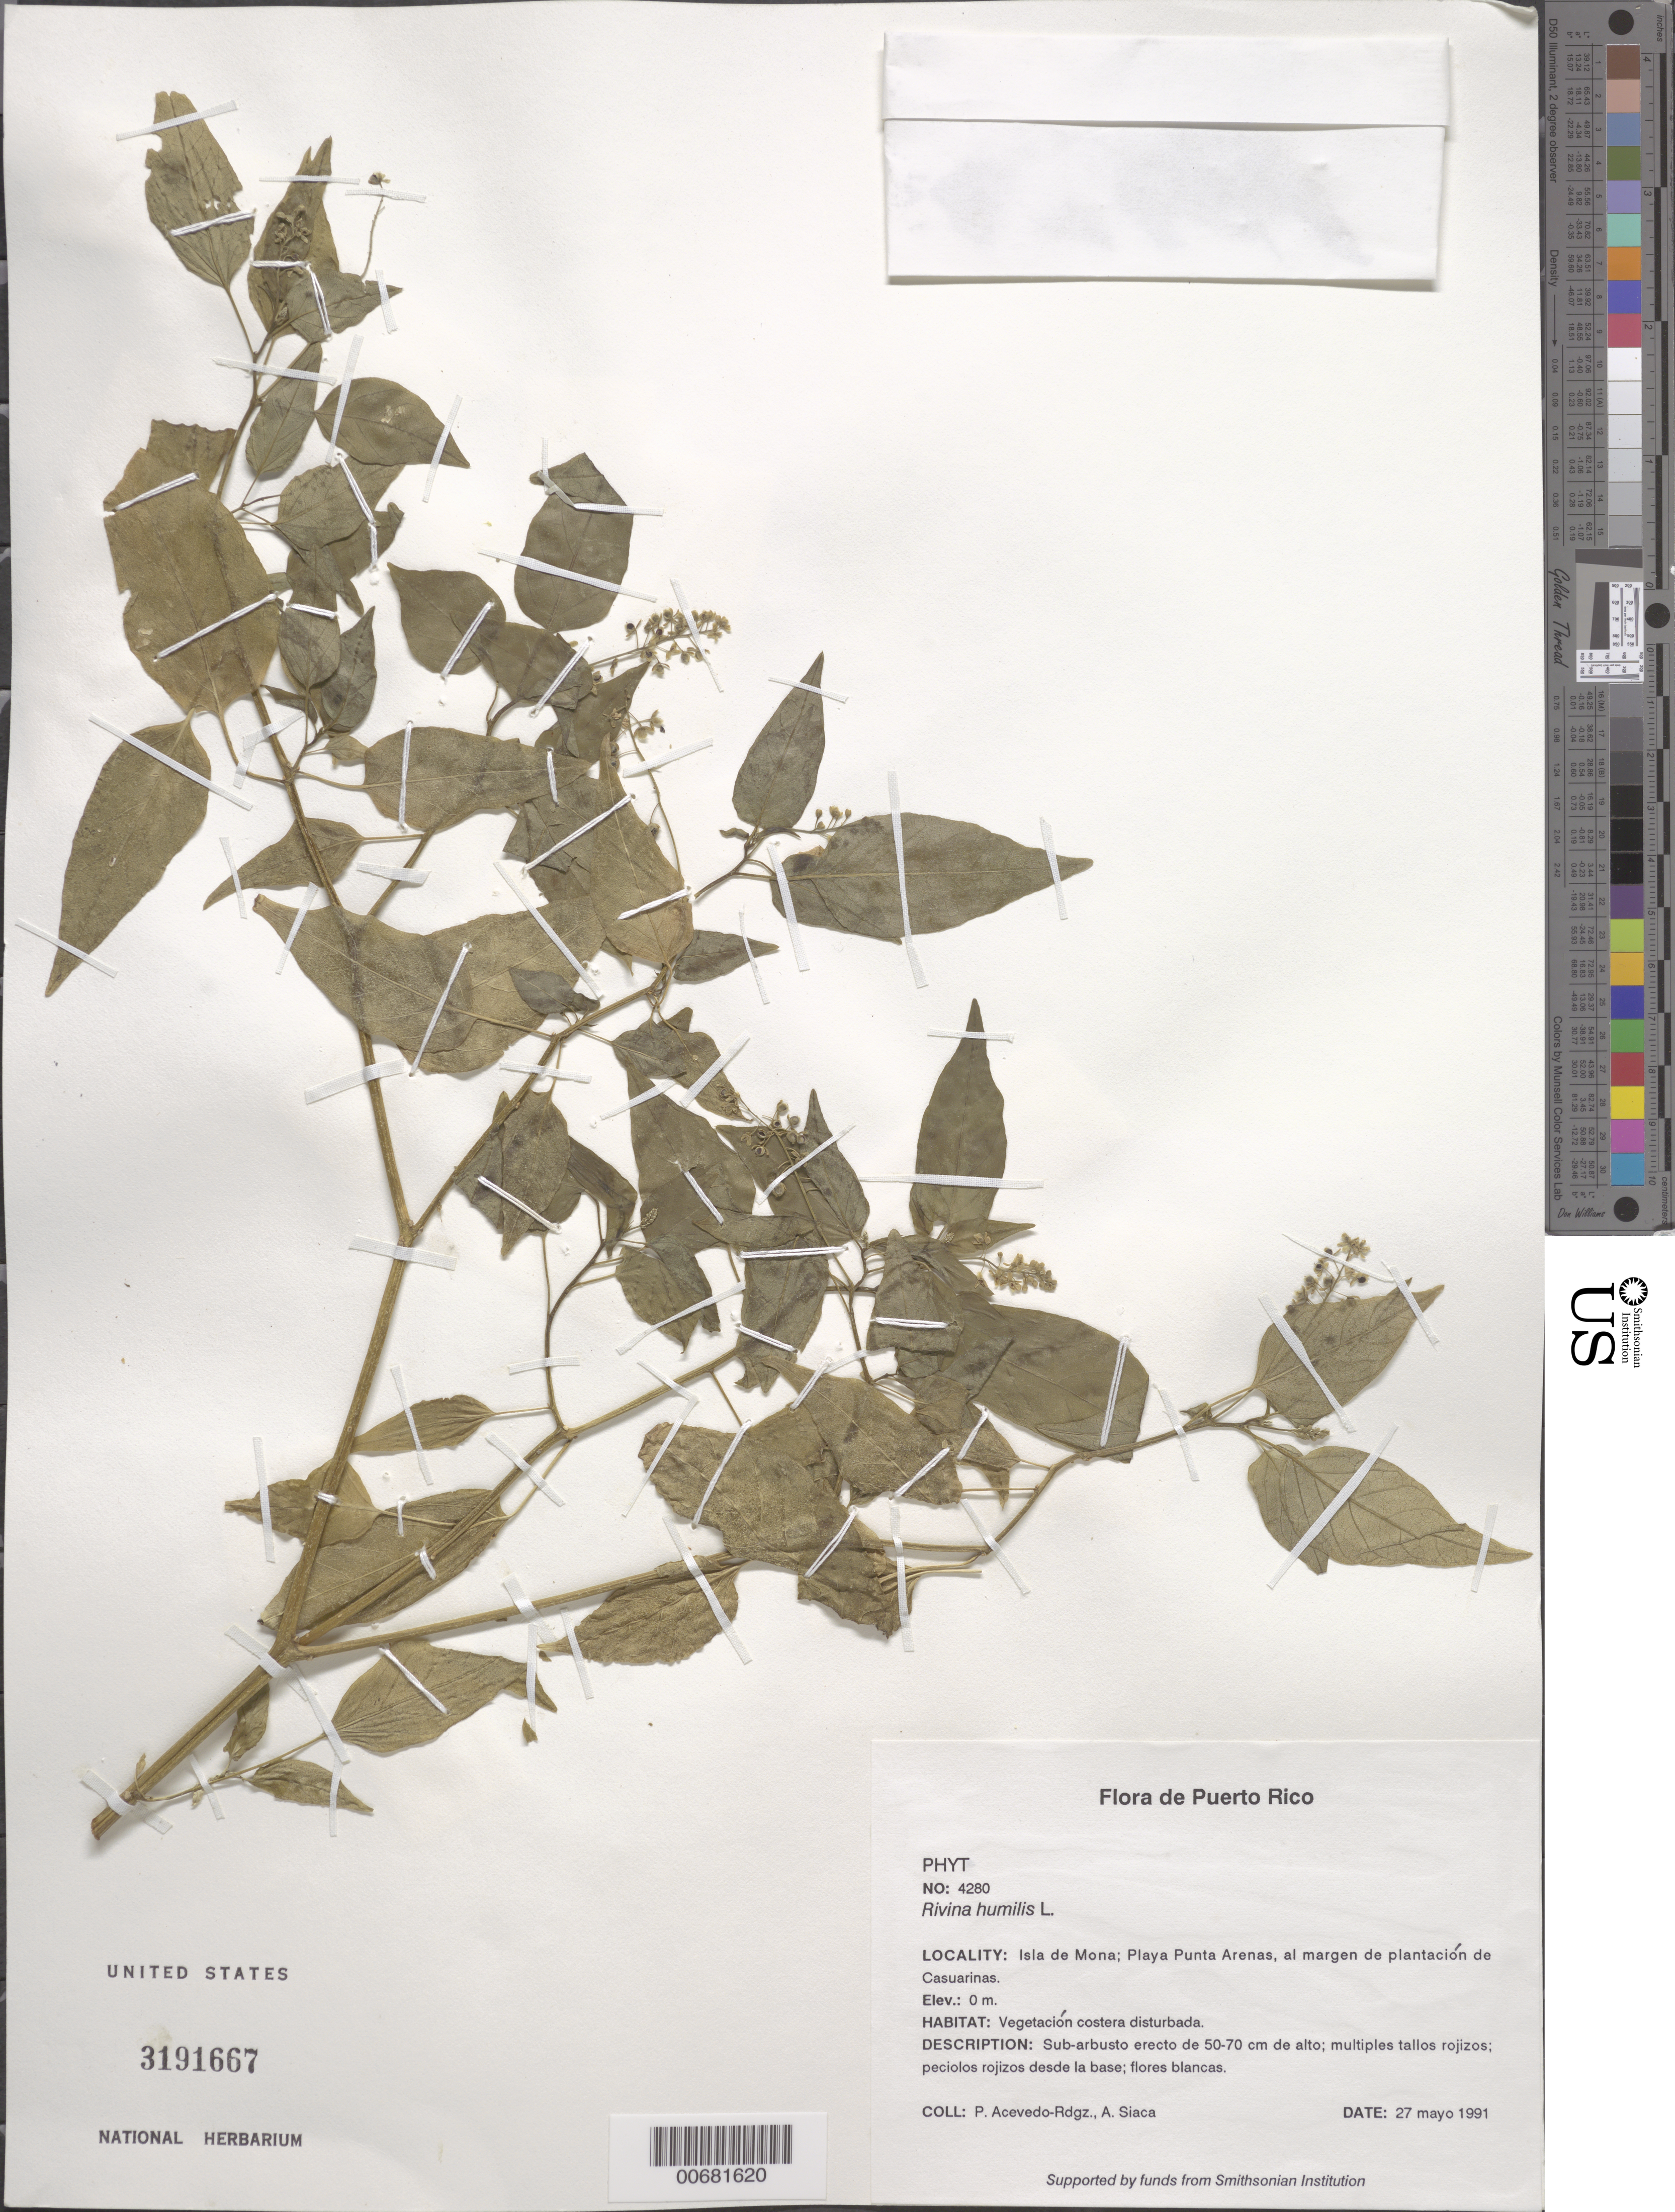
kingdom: Plantae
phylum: Tracheophyta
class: Magnoliopsida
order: Caryophyllales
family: Phytolaccaceae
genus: Rivina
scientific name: Rivina humilis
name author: L.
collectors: P. Acevedo-Rodr. & A. Siaca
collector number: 4280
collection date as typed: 27 May 1991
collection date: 1991-05-27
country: Puerto Rico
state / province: Mayaguëz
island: Mona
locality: Isla de Mona; Playa Punta Arenas, al margen de plantación de Casuarinas.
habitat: Vegetacion costera disturbada.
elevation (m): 0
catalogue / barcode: US 3191667